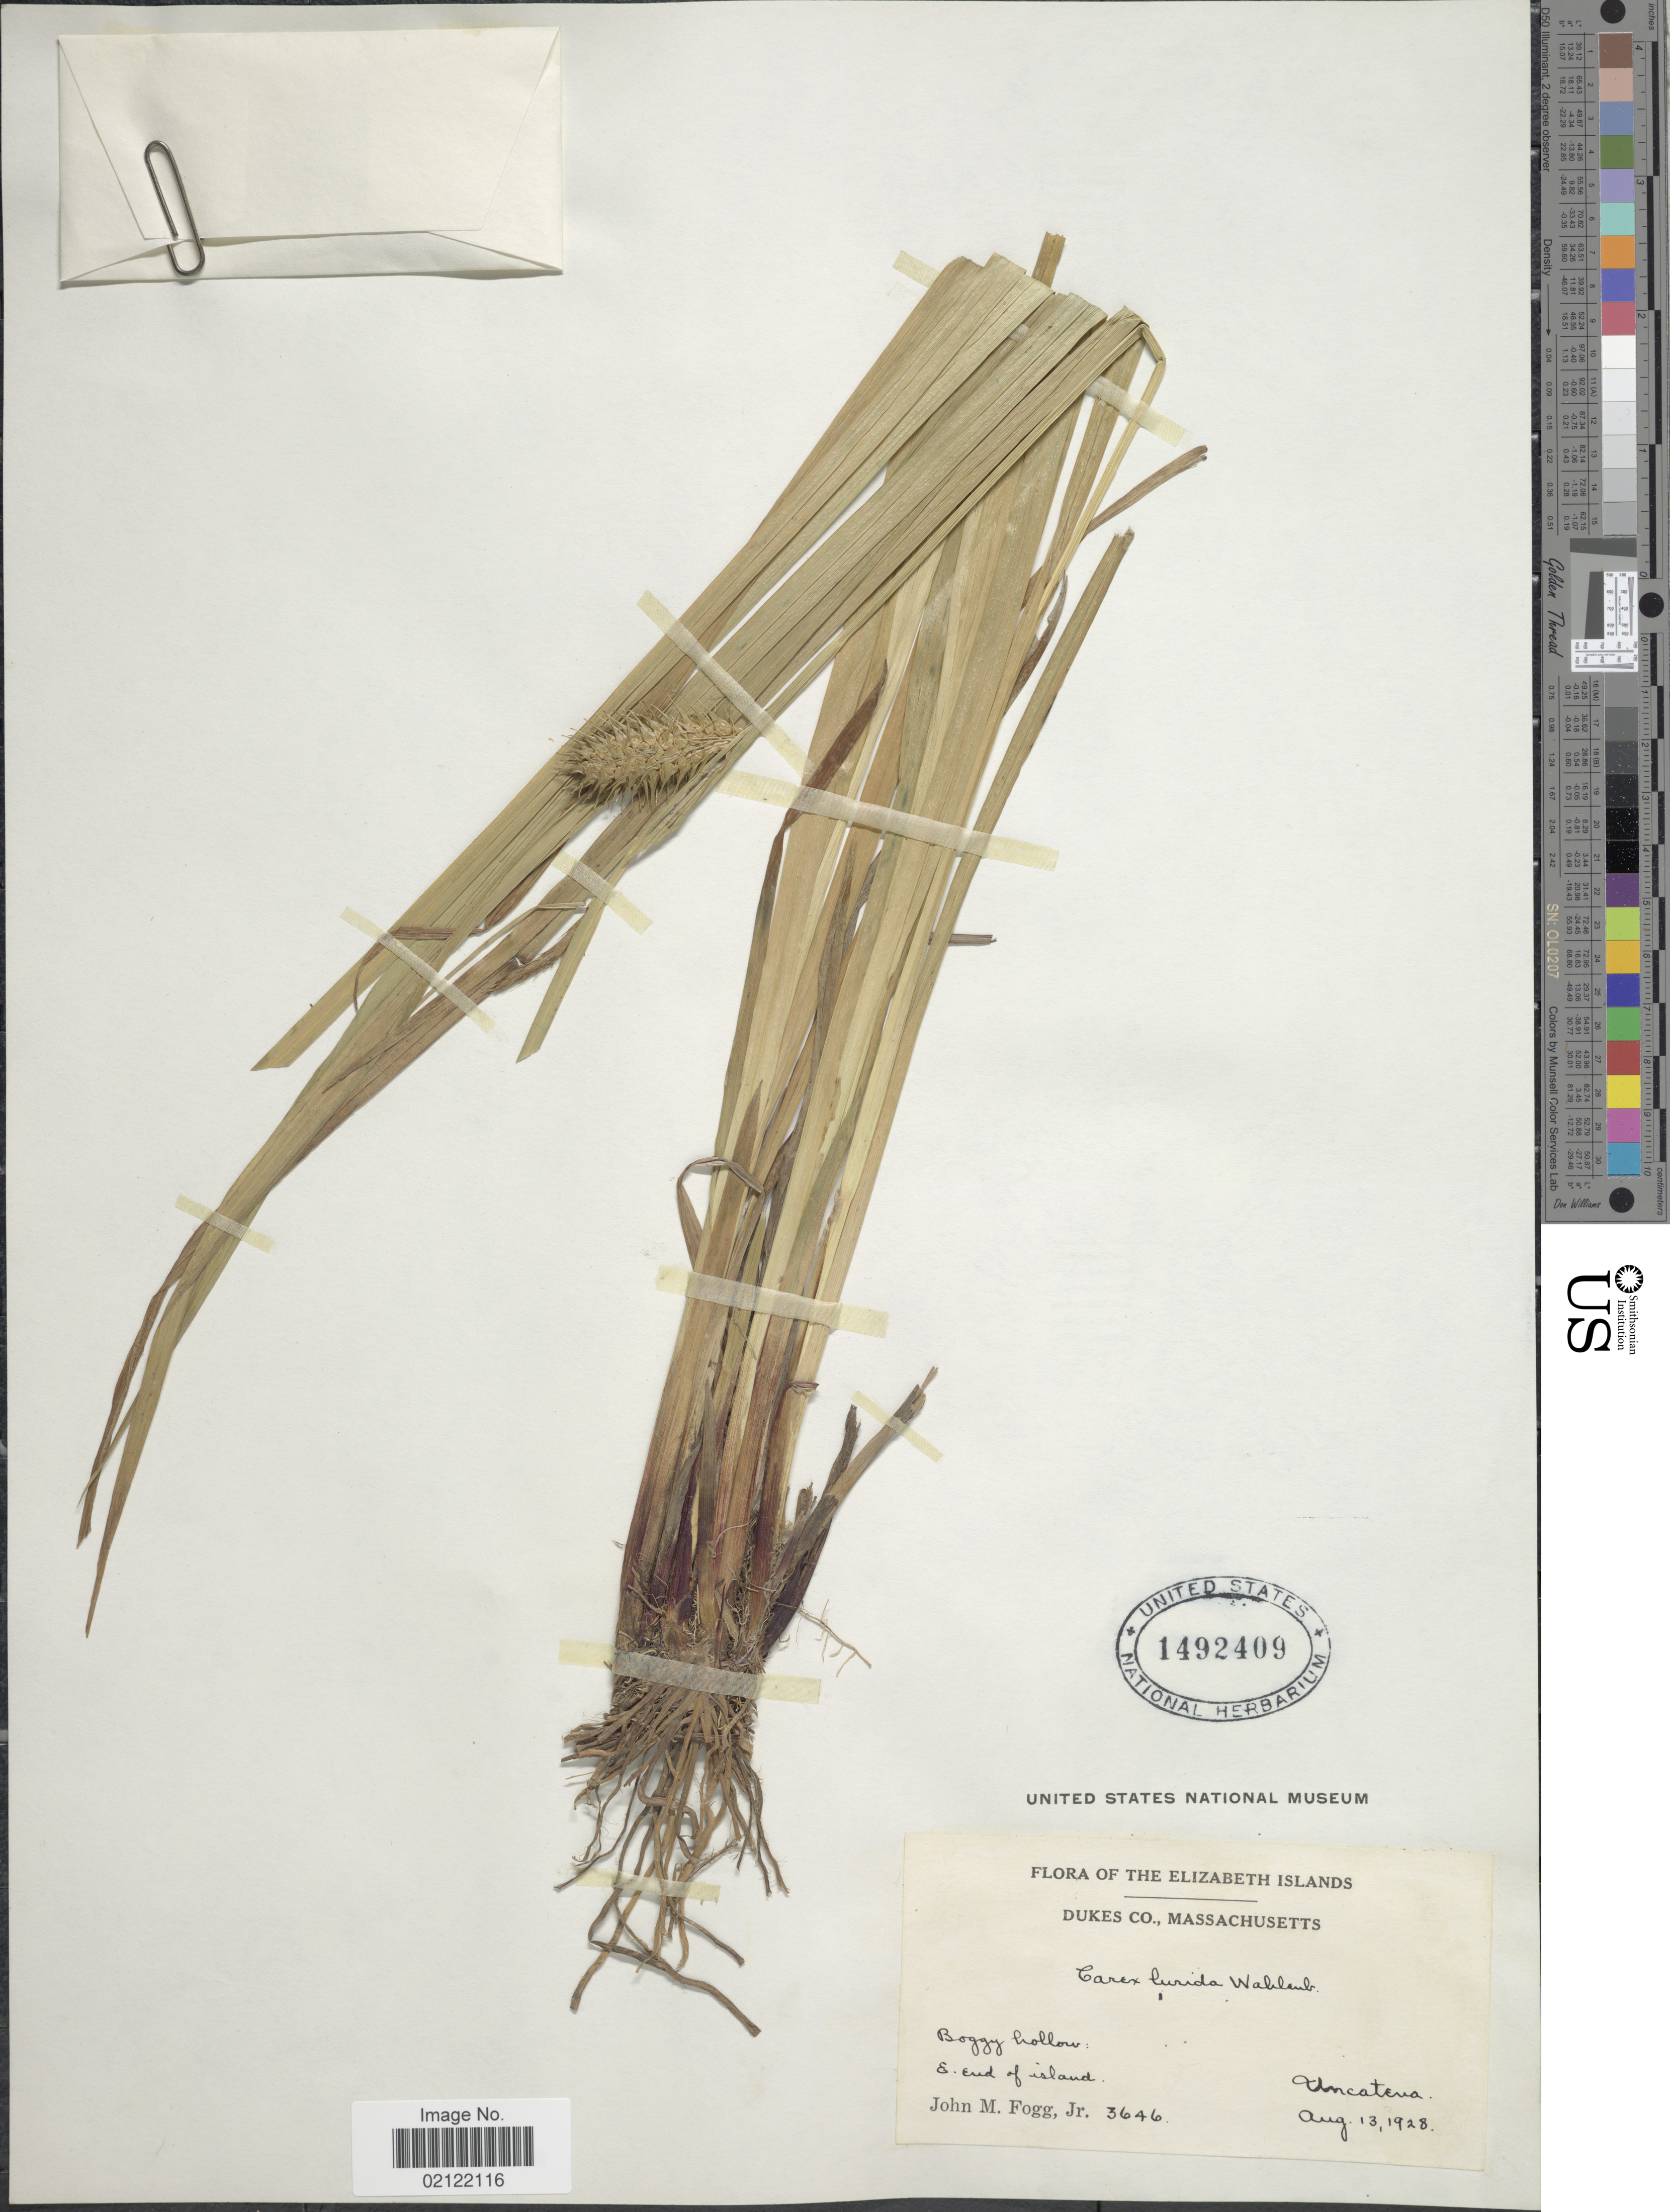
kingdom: Plantae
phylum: Tracheophyta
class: Liliopsida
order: Poales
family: Cyperaceae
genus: Carex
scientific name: Carex lurida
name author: Wahlenb.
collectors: J. Fogg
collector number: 3646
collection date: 1928-08-13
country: United States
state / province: Massachusetts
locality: Elizabeth Islands. Dukes Co., Massachusetts. Boggy hollow: S. end of island. Uncatena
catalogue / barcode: US 1492409